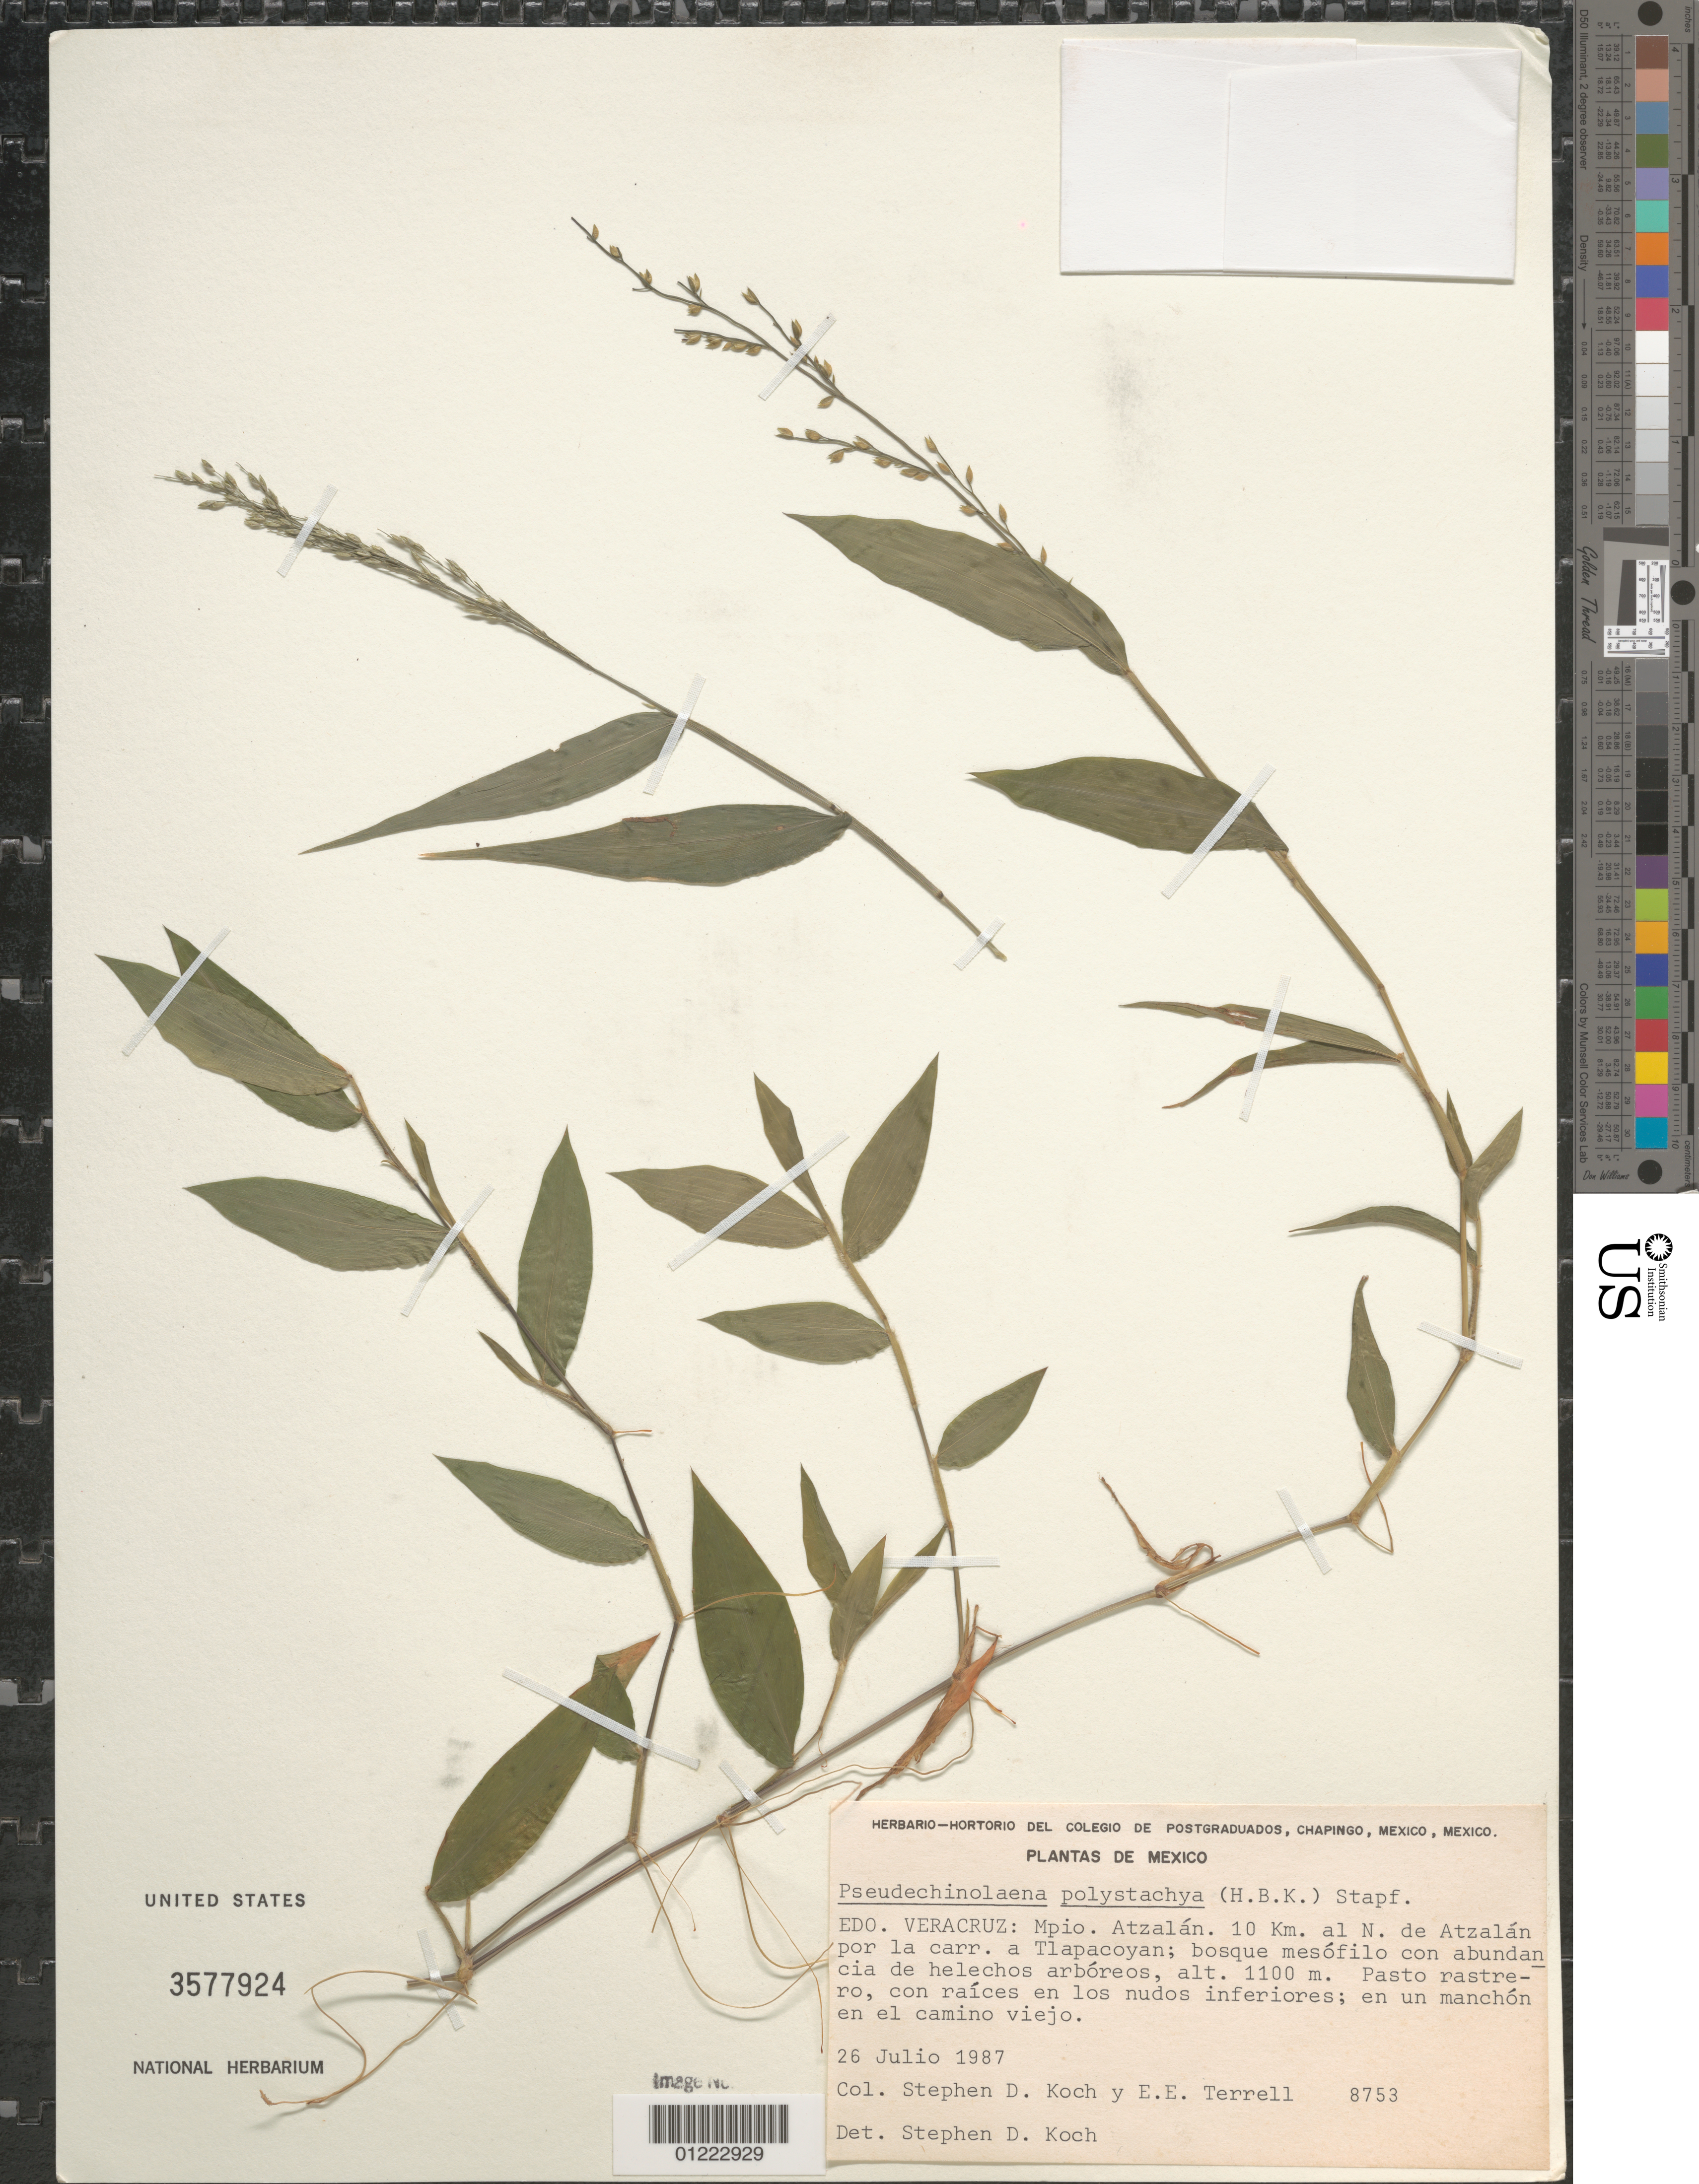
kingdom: Plantae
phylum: Tracheophyta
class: Liliopsida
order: Poales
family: Poaceae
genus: Pseudechinolaena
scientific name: Pseudechinolaena polystachya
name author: (Kunth) Stapf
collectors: S. D. Koch & E. E. Terrell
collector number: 8753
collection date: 1987-07-26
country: Mexico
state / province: Veracruz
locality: Mpio. Atzalán. 10 Km. al N. de Atzalán ./por la carr. a Tlapacoyan; bosque mesófilo con abundan cia de helechos arbóreos,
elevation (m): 1100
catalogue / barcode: US 3577924